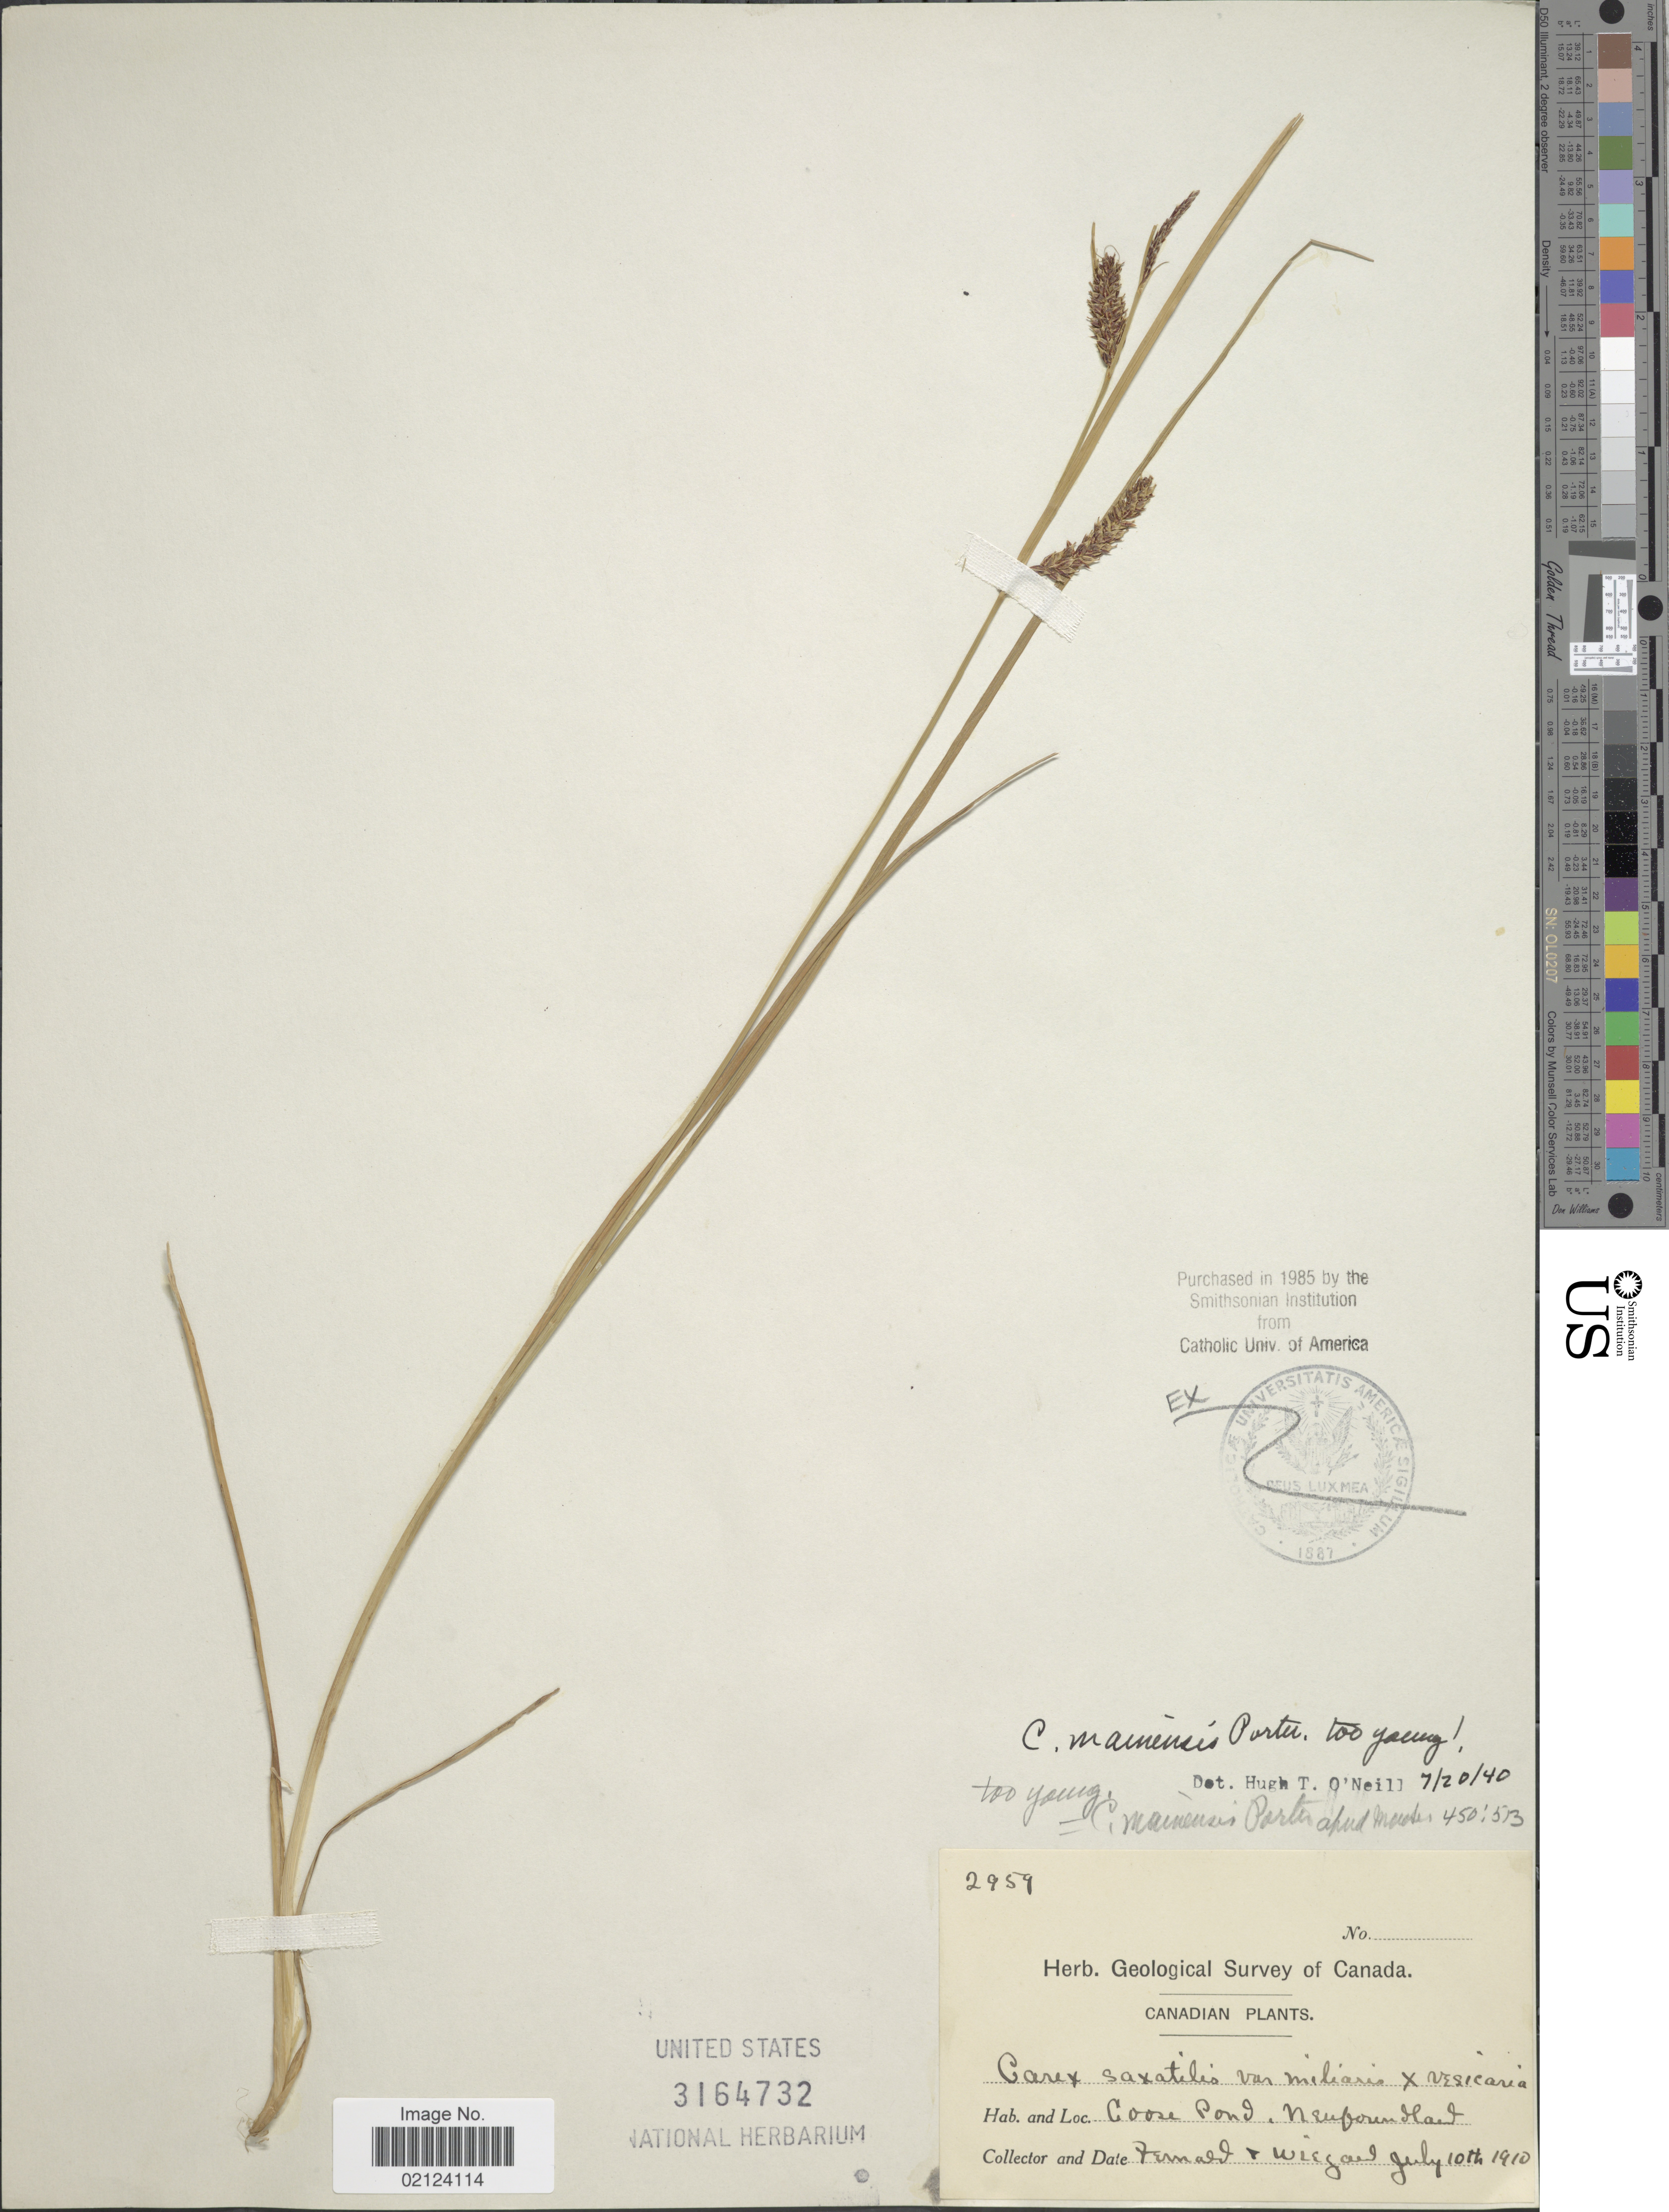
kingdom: Plantae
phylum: Tracheophyta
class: Liliopsida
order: Poales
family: Cyperaceae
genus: Carex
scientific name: Carex x mainensis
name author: Porter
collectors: M. L. Fernald & K. M. Wiegand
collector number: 2959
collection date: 1910-07-10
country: Canada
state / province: Newfoundland and Labrador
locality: Goose Pond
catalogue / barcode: US 3164732